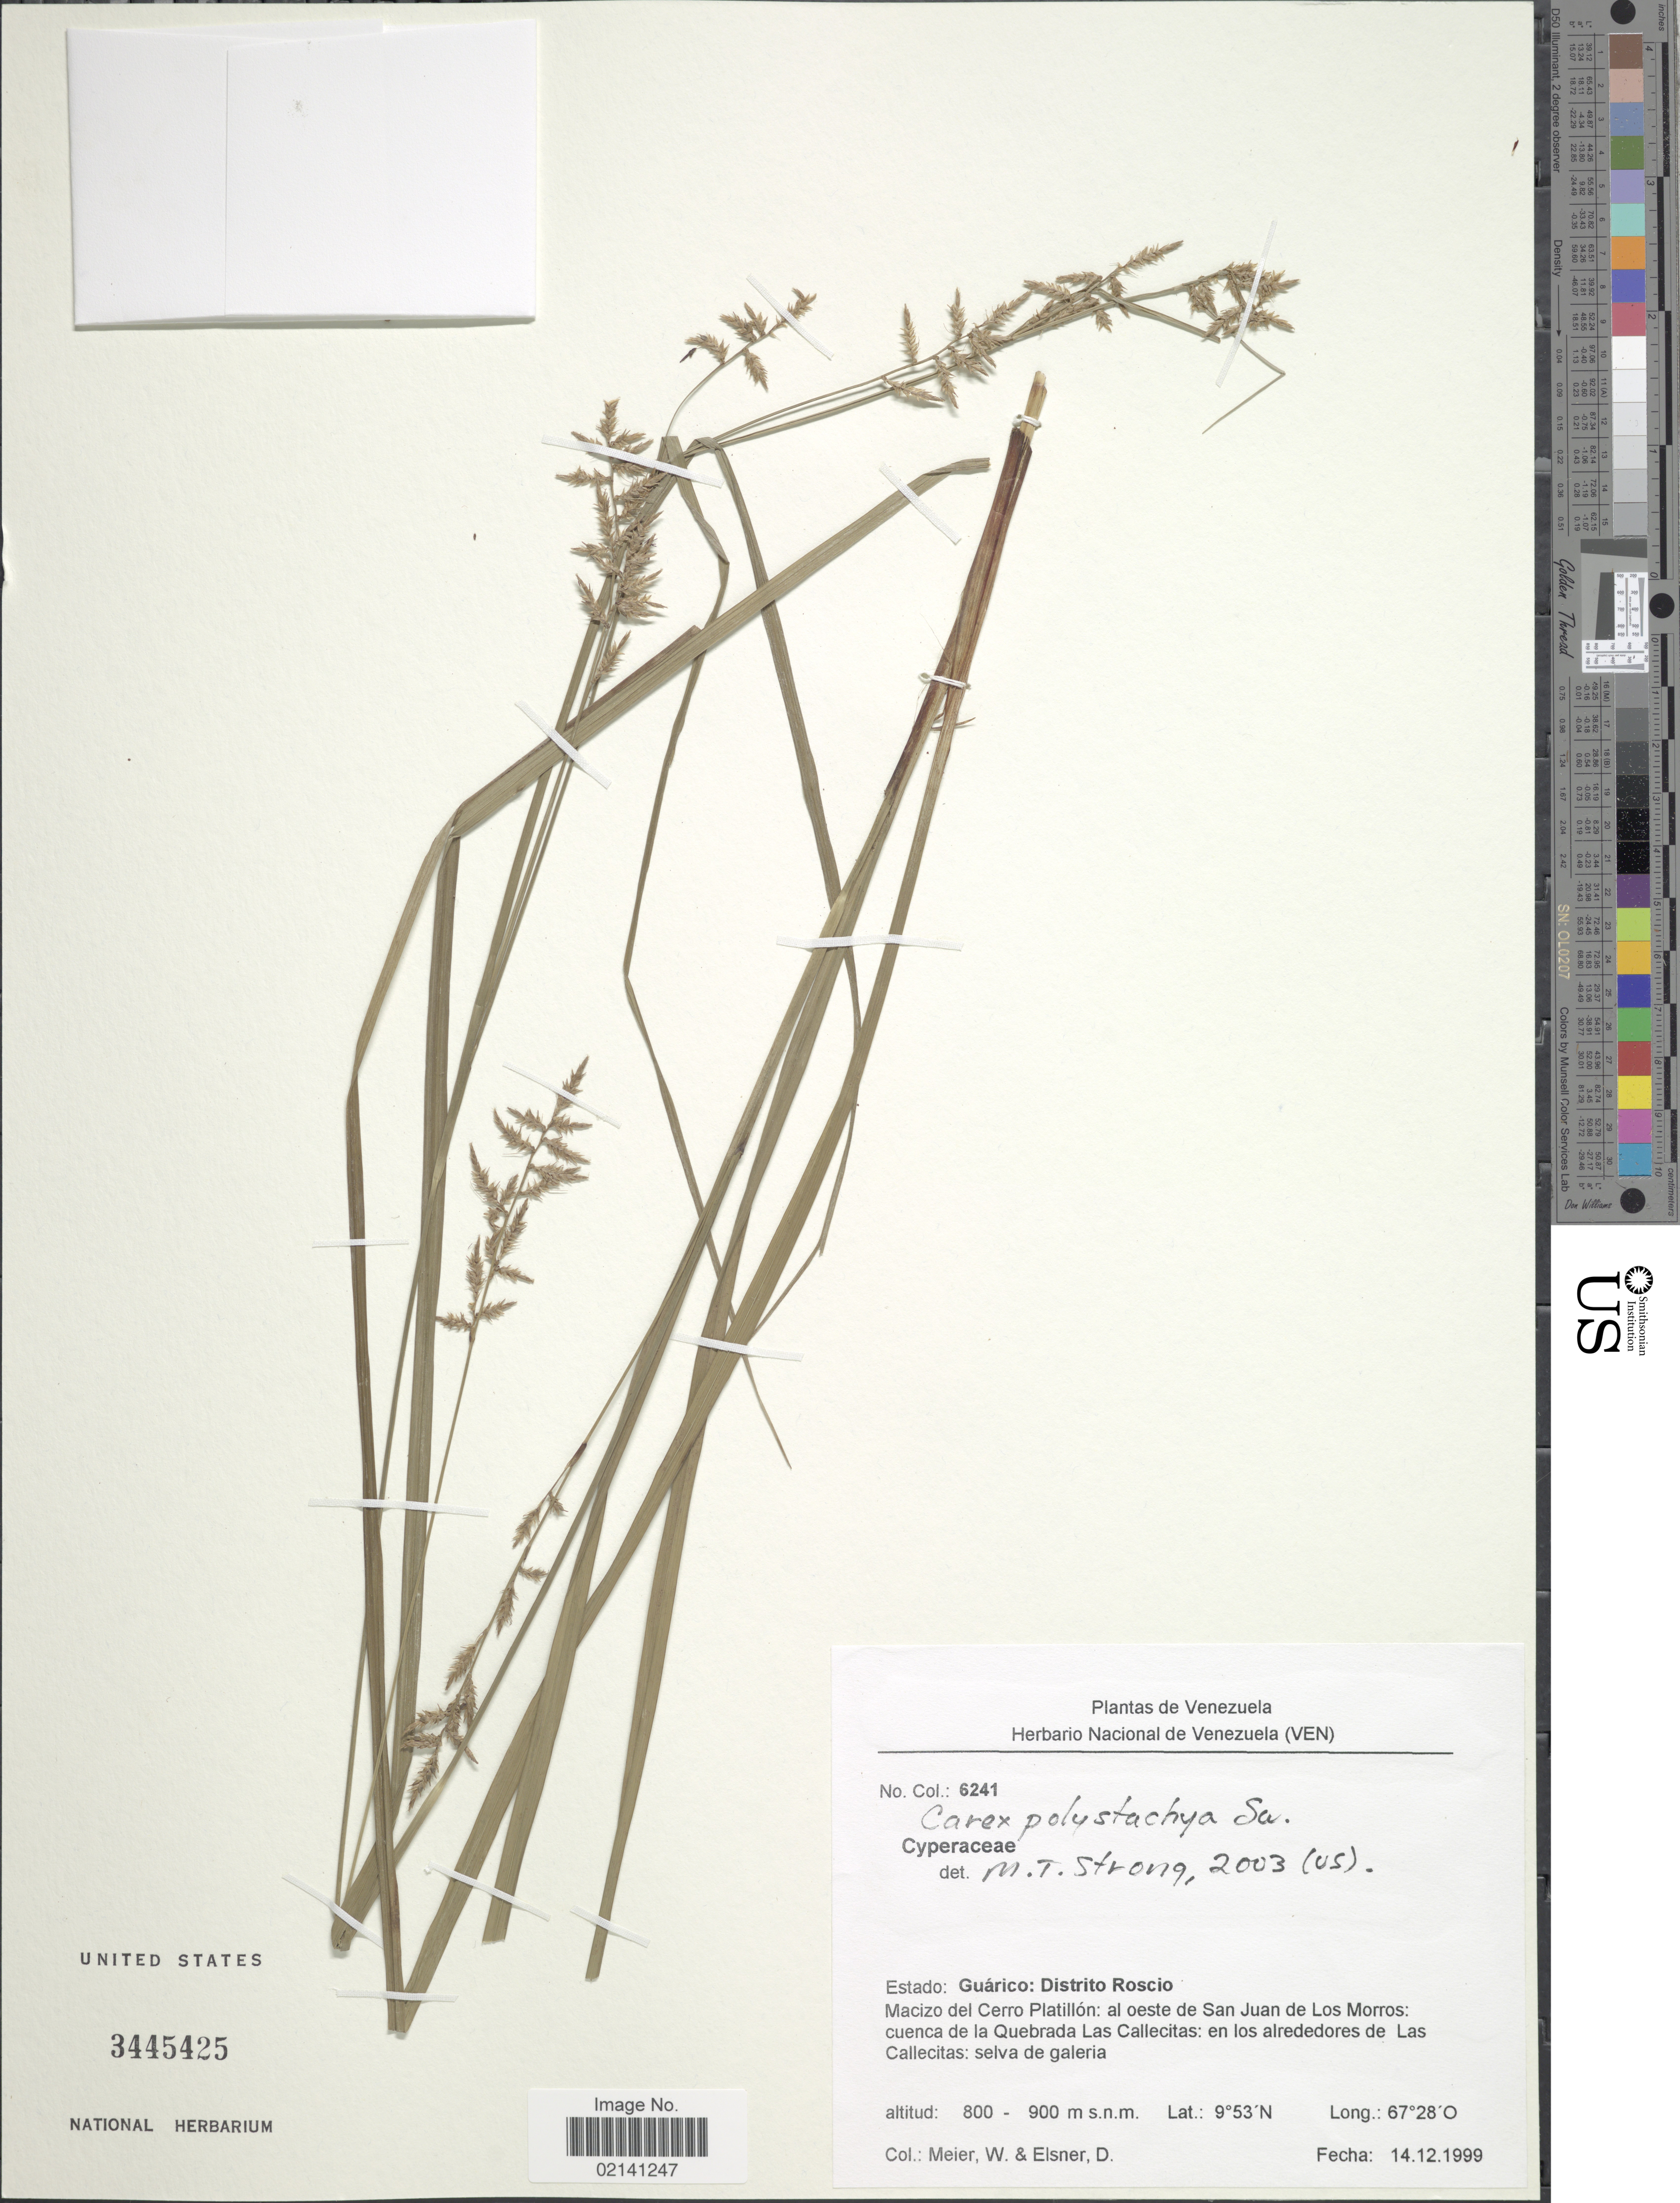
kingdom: Plantae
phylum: Tracheophyta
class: Liliopsida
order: Poales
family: Cyperaceae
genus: Carex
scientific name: Carex polystachya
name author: Sw. ex Wahlenb.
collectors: W. Meier & D. Elsner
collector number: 6241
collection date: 1999-12-14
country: Venezuela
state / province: Guárico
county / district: Juan Germán Roscio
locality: Distrito Roscio, Macizo del Cerro Platillon: al oeste de San Juan de Los Morros: cuenca de la Quebrada Las Callescitas: en los alrededores de Las Callecitas: selva de galeria.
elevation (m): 800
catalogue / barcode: US 3445425